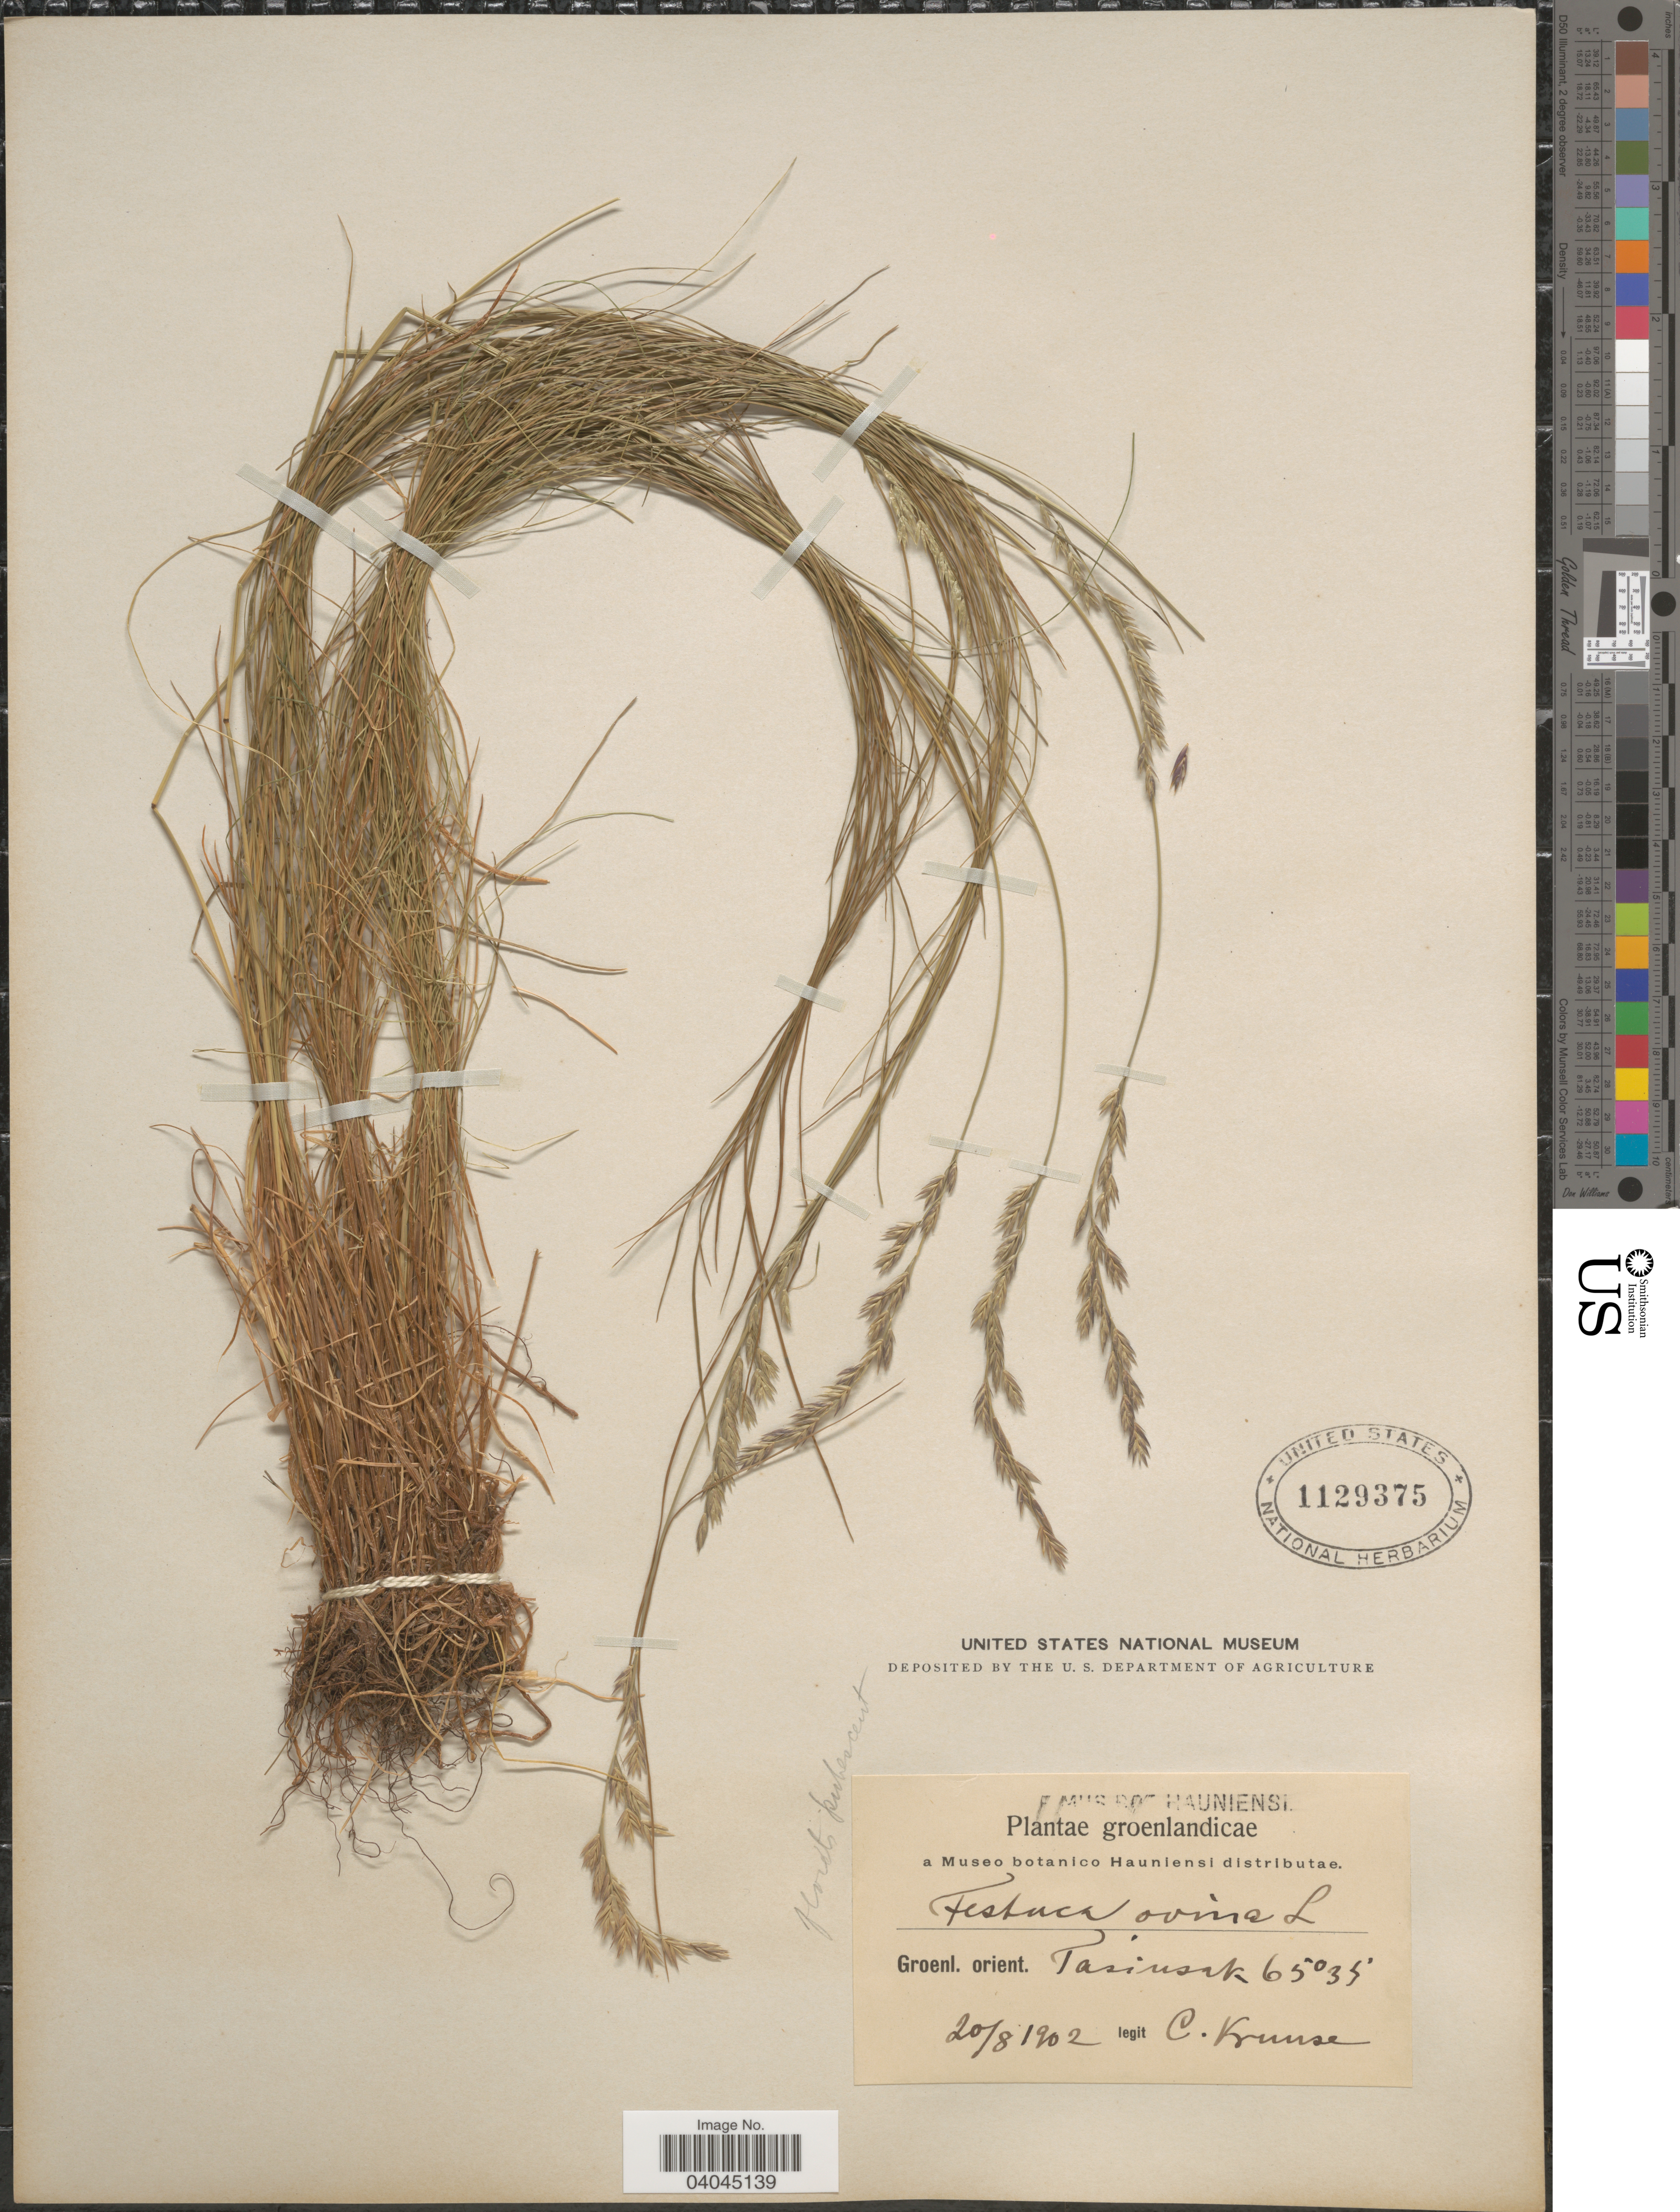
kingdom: Plantae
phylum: Tracheophyta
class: Liliopsida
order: Poales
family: Poaceae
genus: Festuca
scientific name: Festuca rubra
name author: L.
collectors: C. Kruuse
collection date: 1902-08-20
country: Greenland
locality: Groenlandicae. Groenl. orient. Tasiusak.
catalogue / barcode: US 1129375